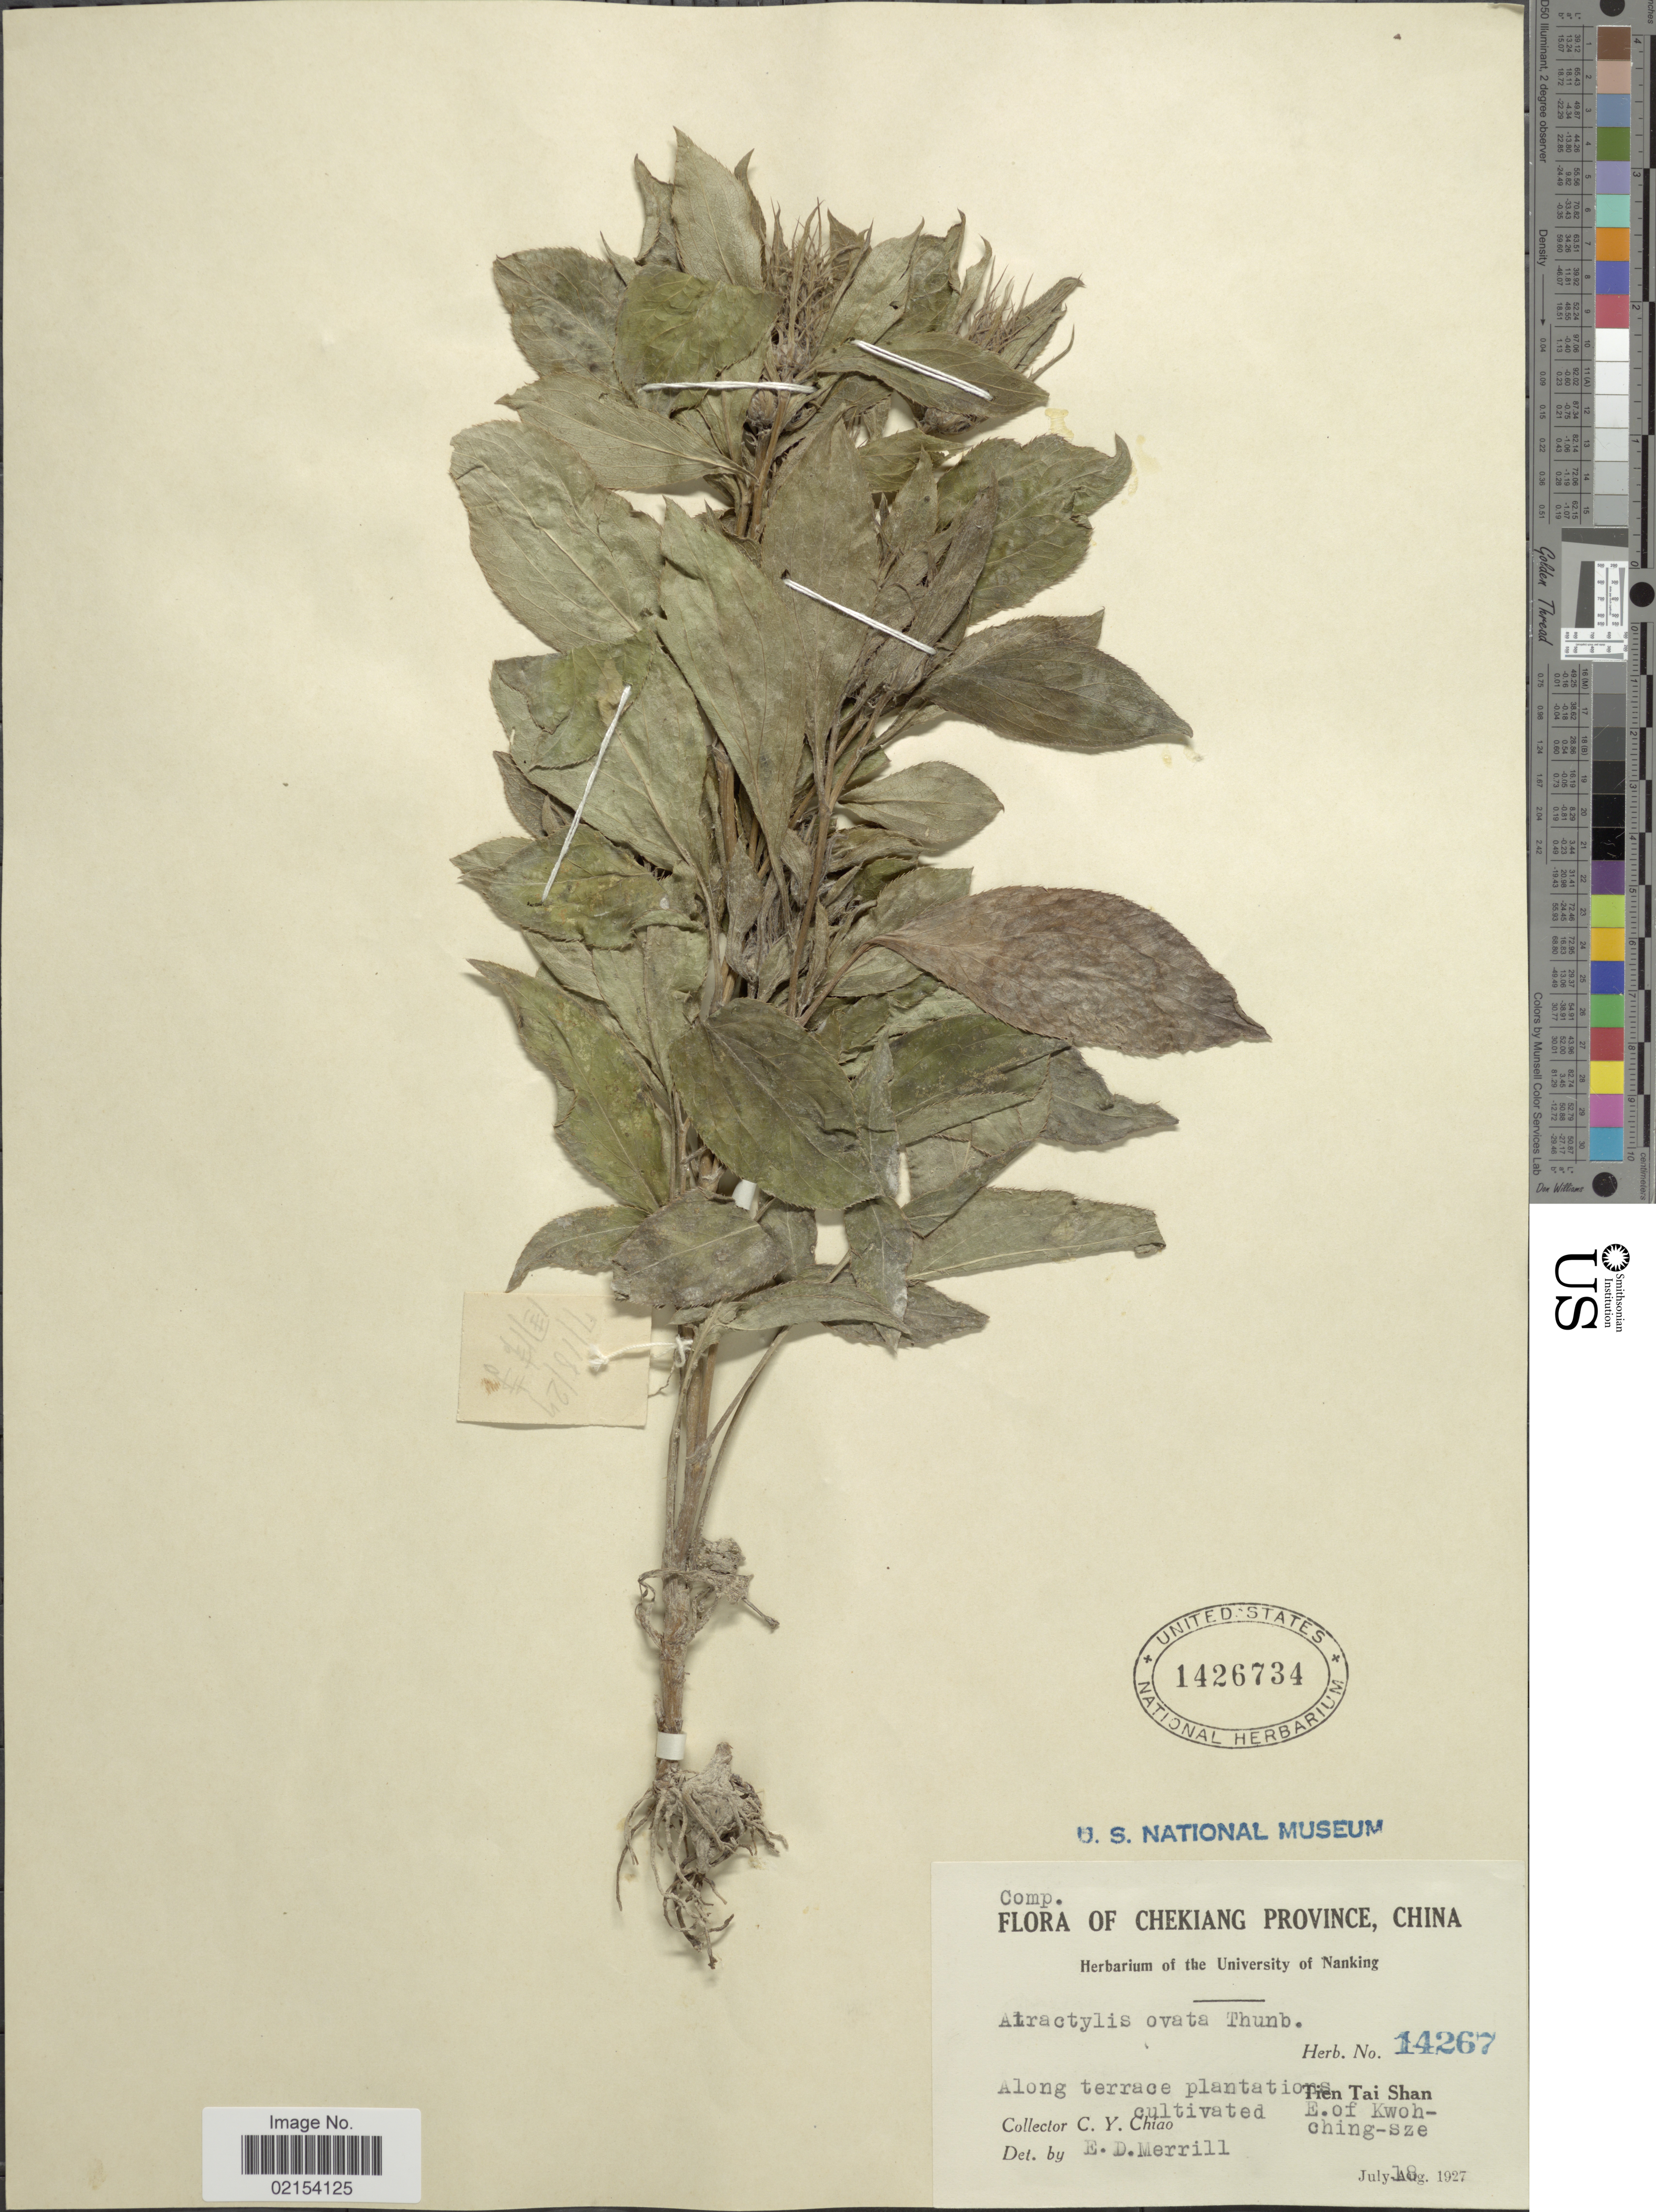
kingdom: Plantae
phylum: Tracheophyta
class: Magnoliopsida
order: Asterales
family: Asteraceae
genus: Atractylodes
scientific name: Atractylodes ovata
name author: (Thunb.) DC.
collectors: C. Y. Chiao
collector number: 14267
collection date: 1927-07-18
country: China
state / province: Zhejiang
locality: Chekian Province, Tien Tai Shan E. of Kwoh-Ching-Sze. Along terrace plantations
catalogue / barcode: US 1426734